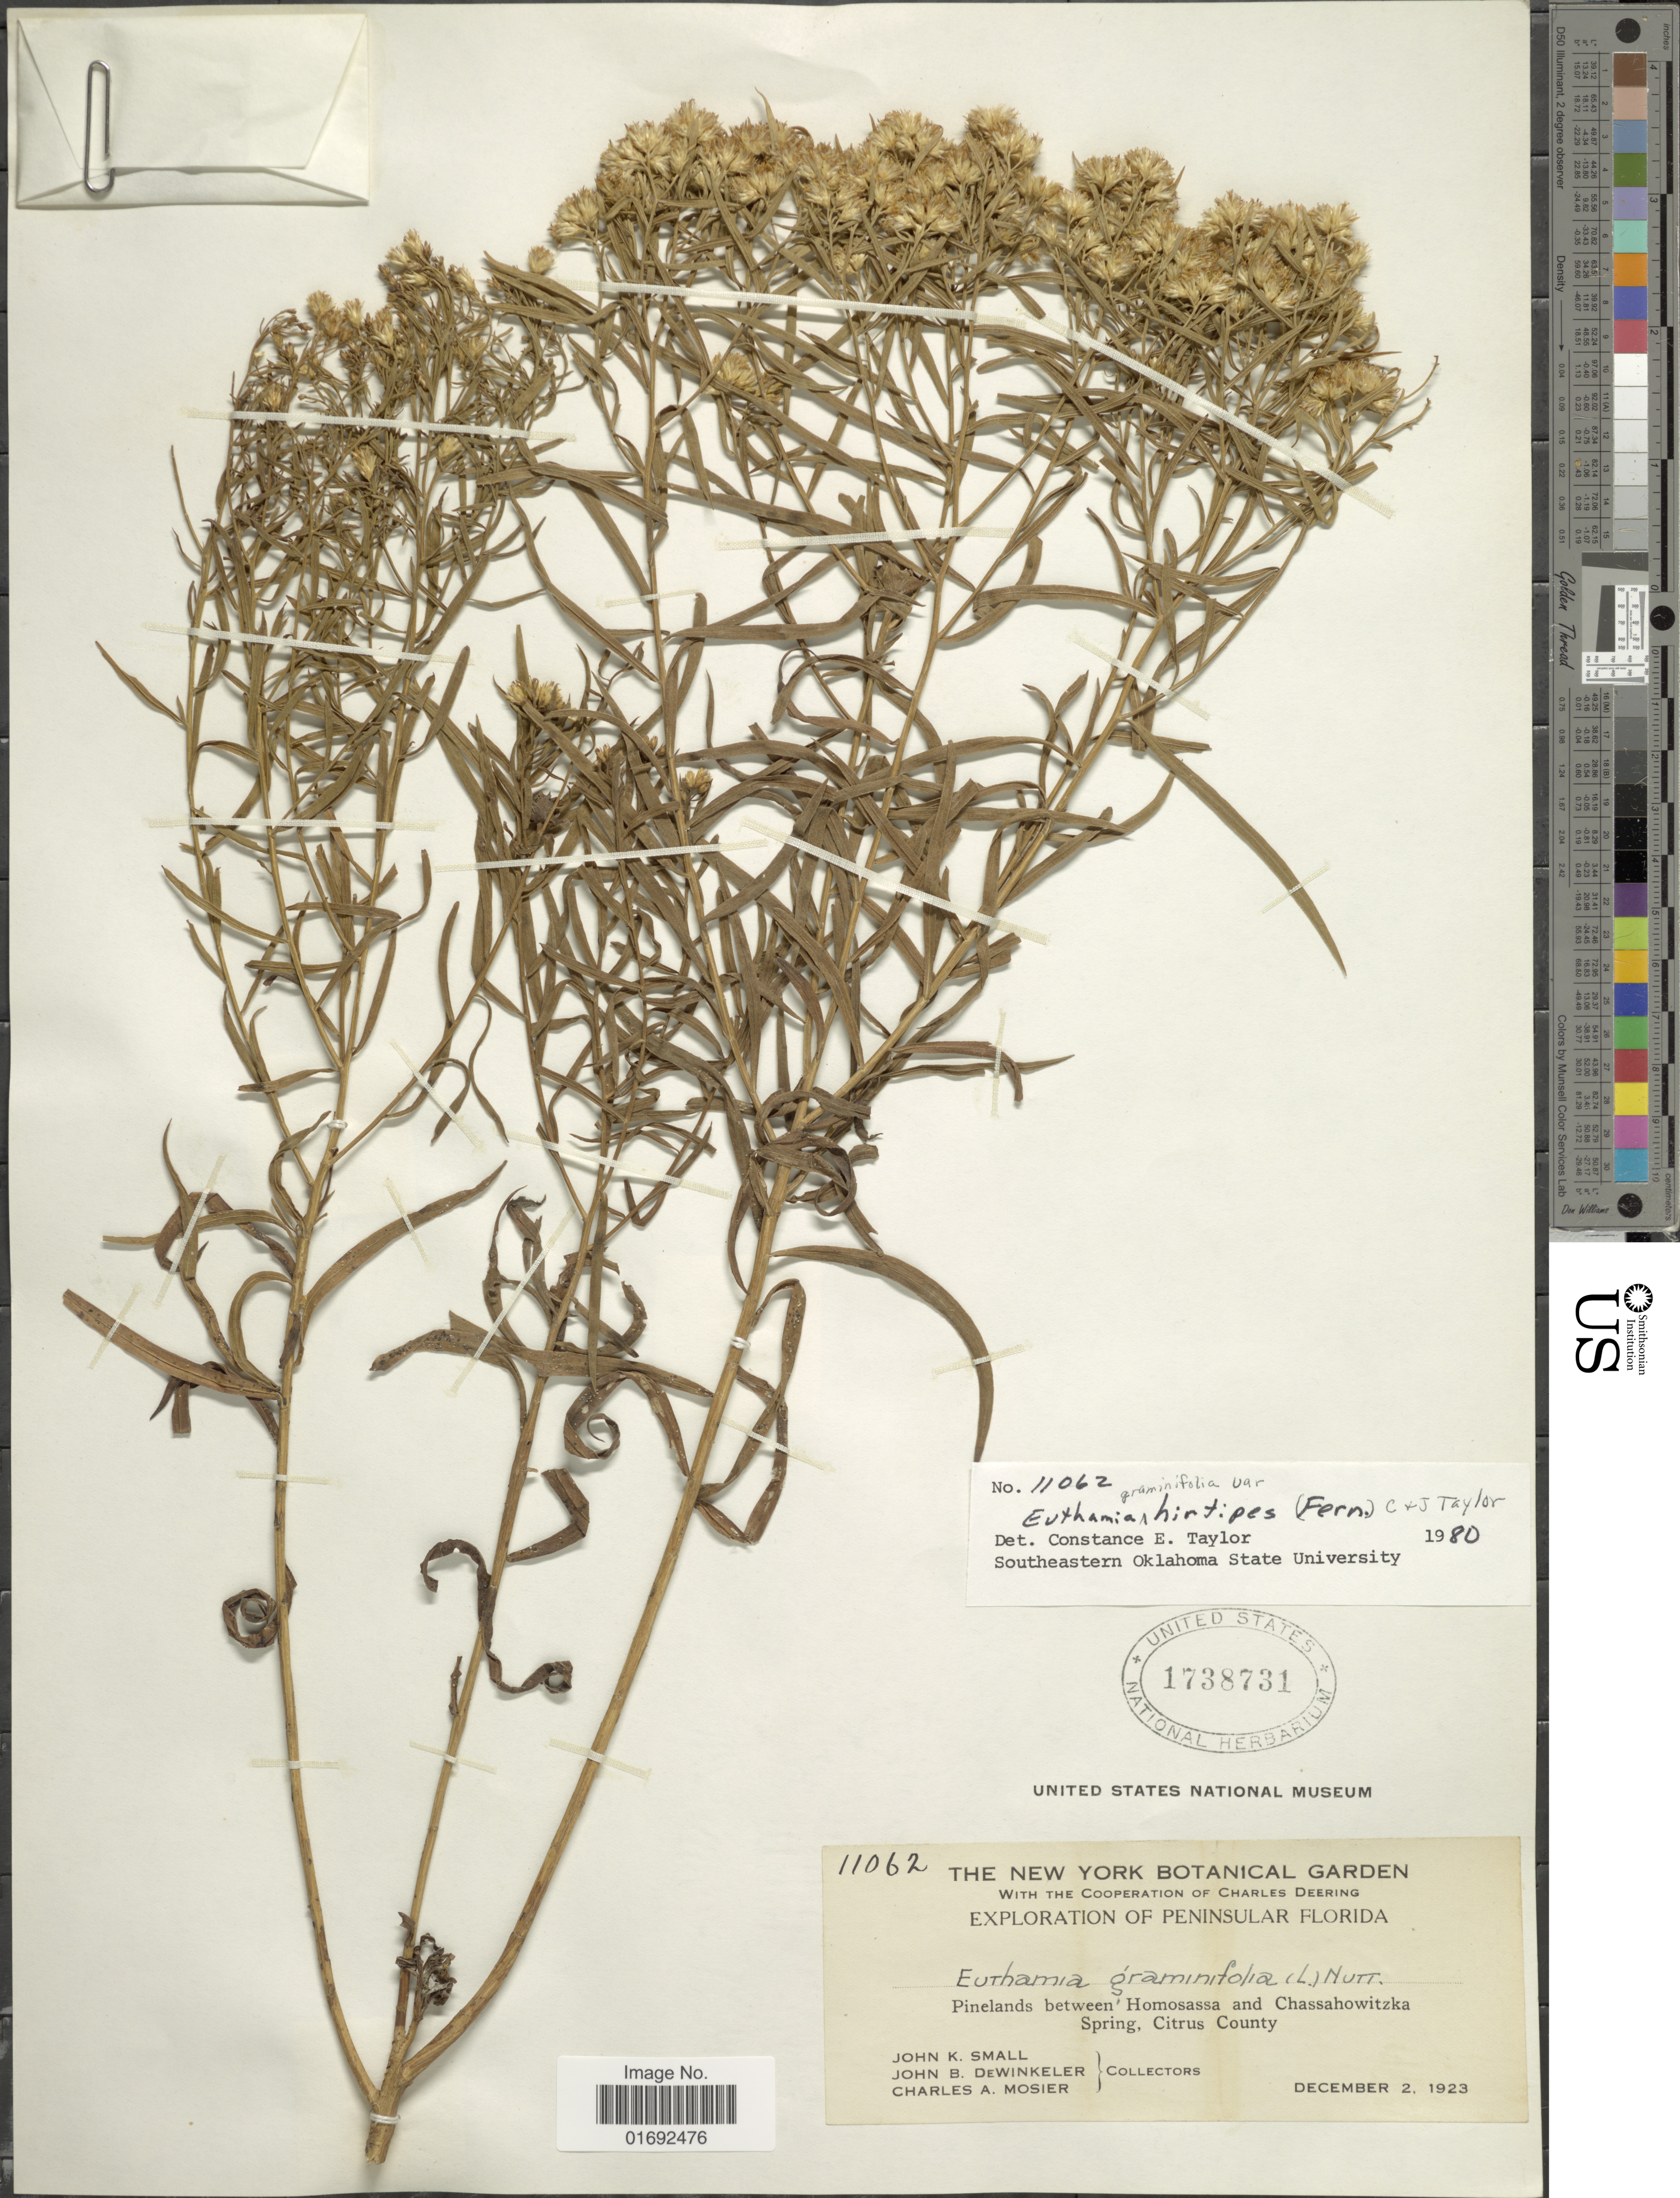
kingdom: Plantae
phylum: Tracheophyta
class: Magnoliopsida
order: Asterales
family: Asteraceae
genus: Euthamia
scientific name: Euthamia hirtipes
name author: (Fernald) Sieren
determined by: Urbatsch, Lowell E., Curator (LSU), Louisiana State University (UNITED STATES)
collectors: J. K. Small, J. B. Dewinkeler & C. A. Mosier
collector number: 11062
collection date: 1923-12-02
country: United States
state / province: Florida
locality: Peninsular Florida, Pinelands between Homosassa and Chassahowitzka Spring, Citrus County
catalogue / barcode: US 1738731